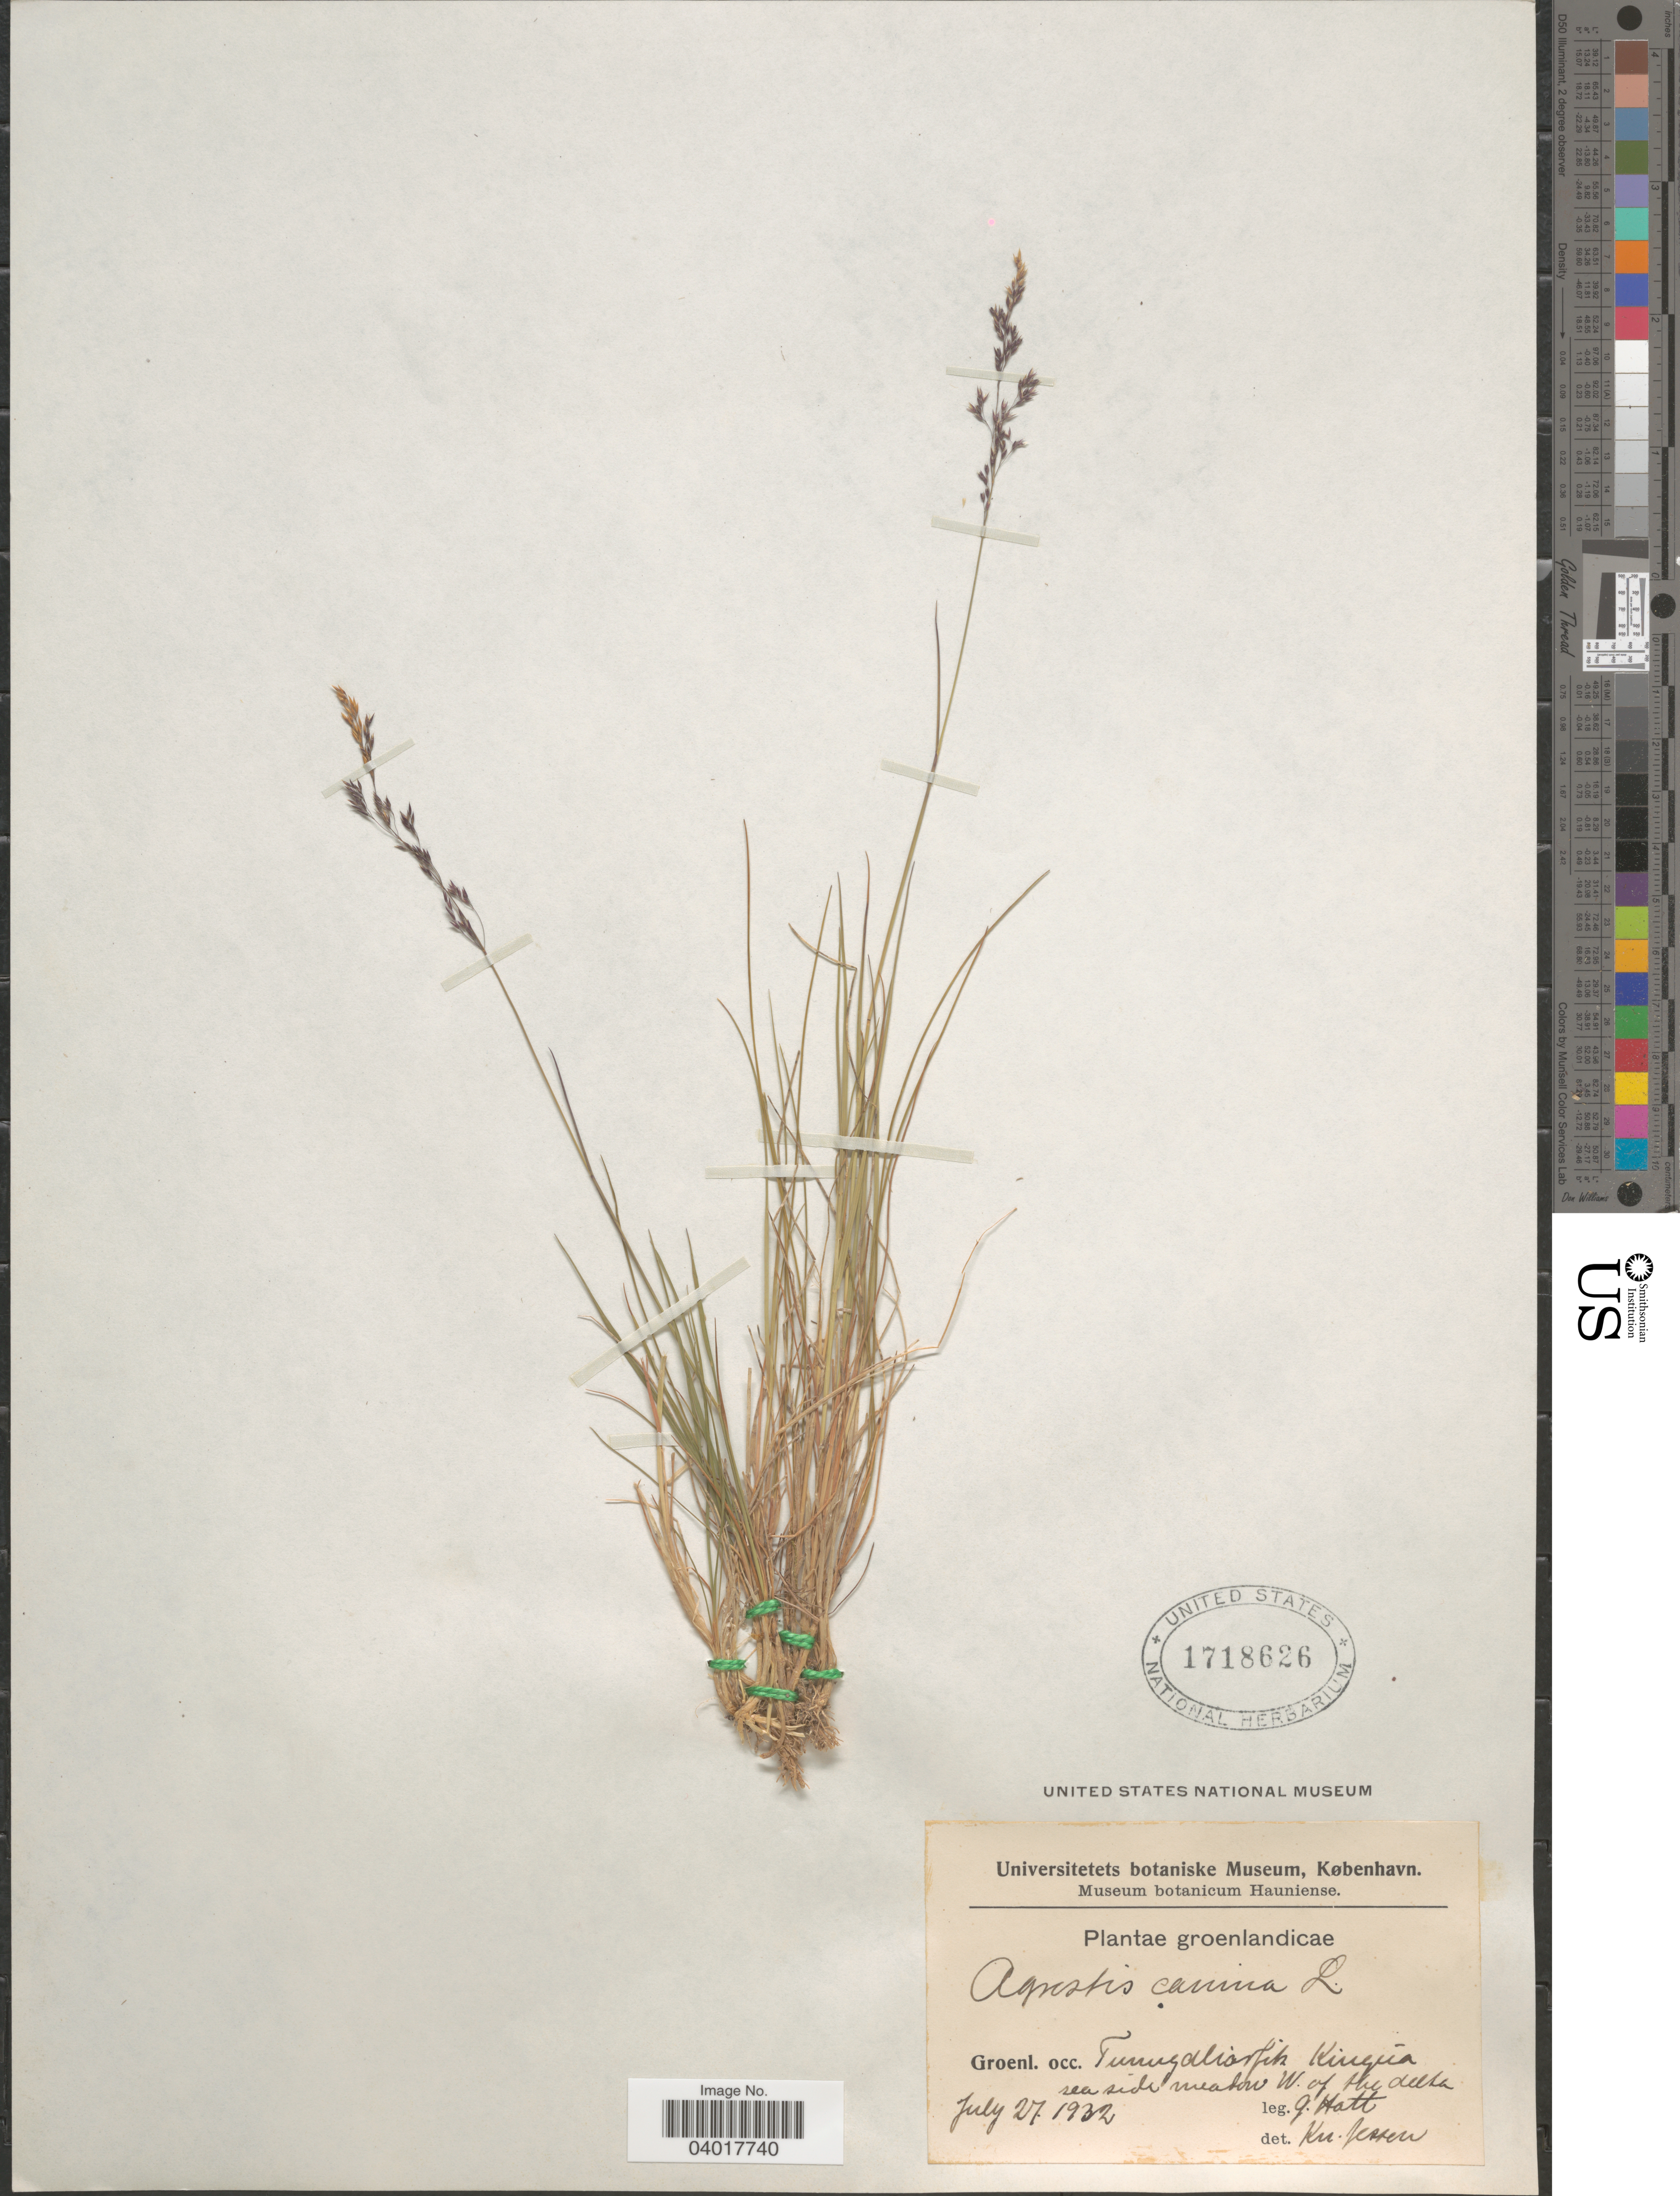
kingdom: Plantae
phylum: Tracheophyta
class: Liliopsida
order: Poales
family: Poaceae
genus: Agrostis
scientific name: Agrostis canina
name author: L.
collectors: G. Hatt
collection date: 1932-07-27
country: Greenland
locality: Groenlandicae. Groenl. occi. Tunugdliarfik. Kiugúa sea side meadow. W. of the delta.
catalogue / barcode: US 1718626